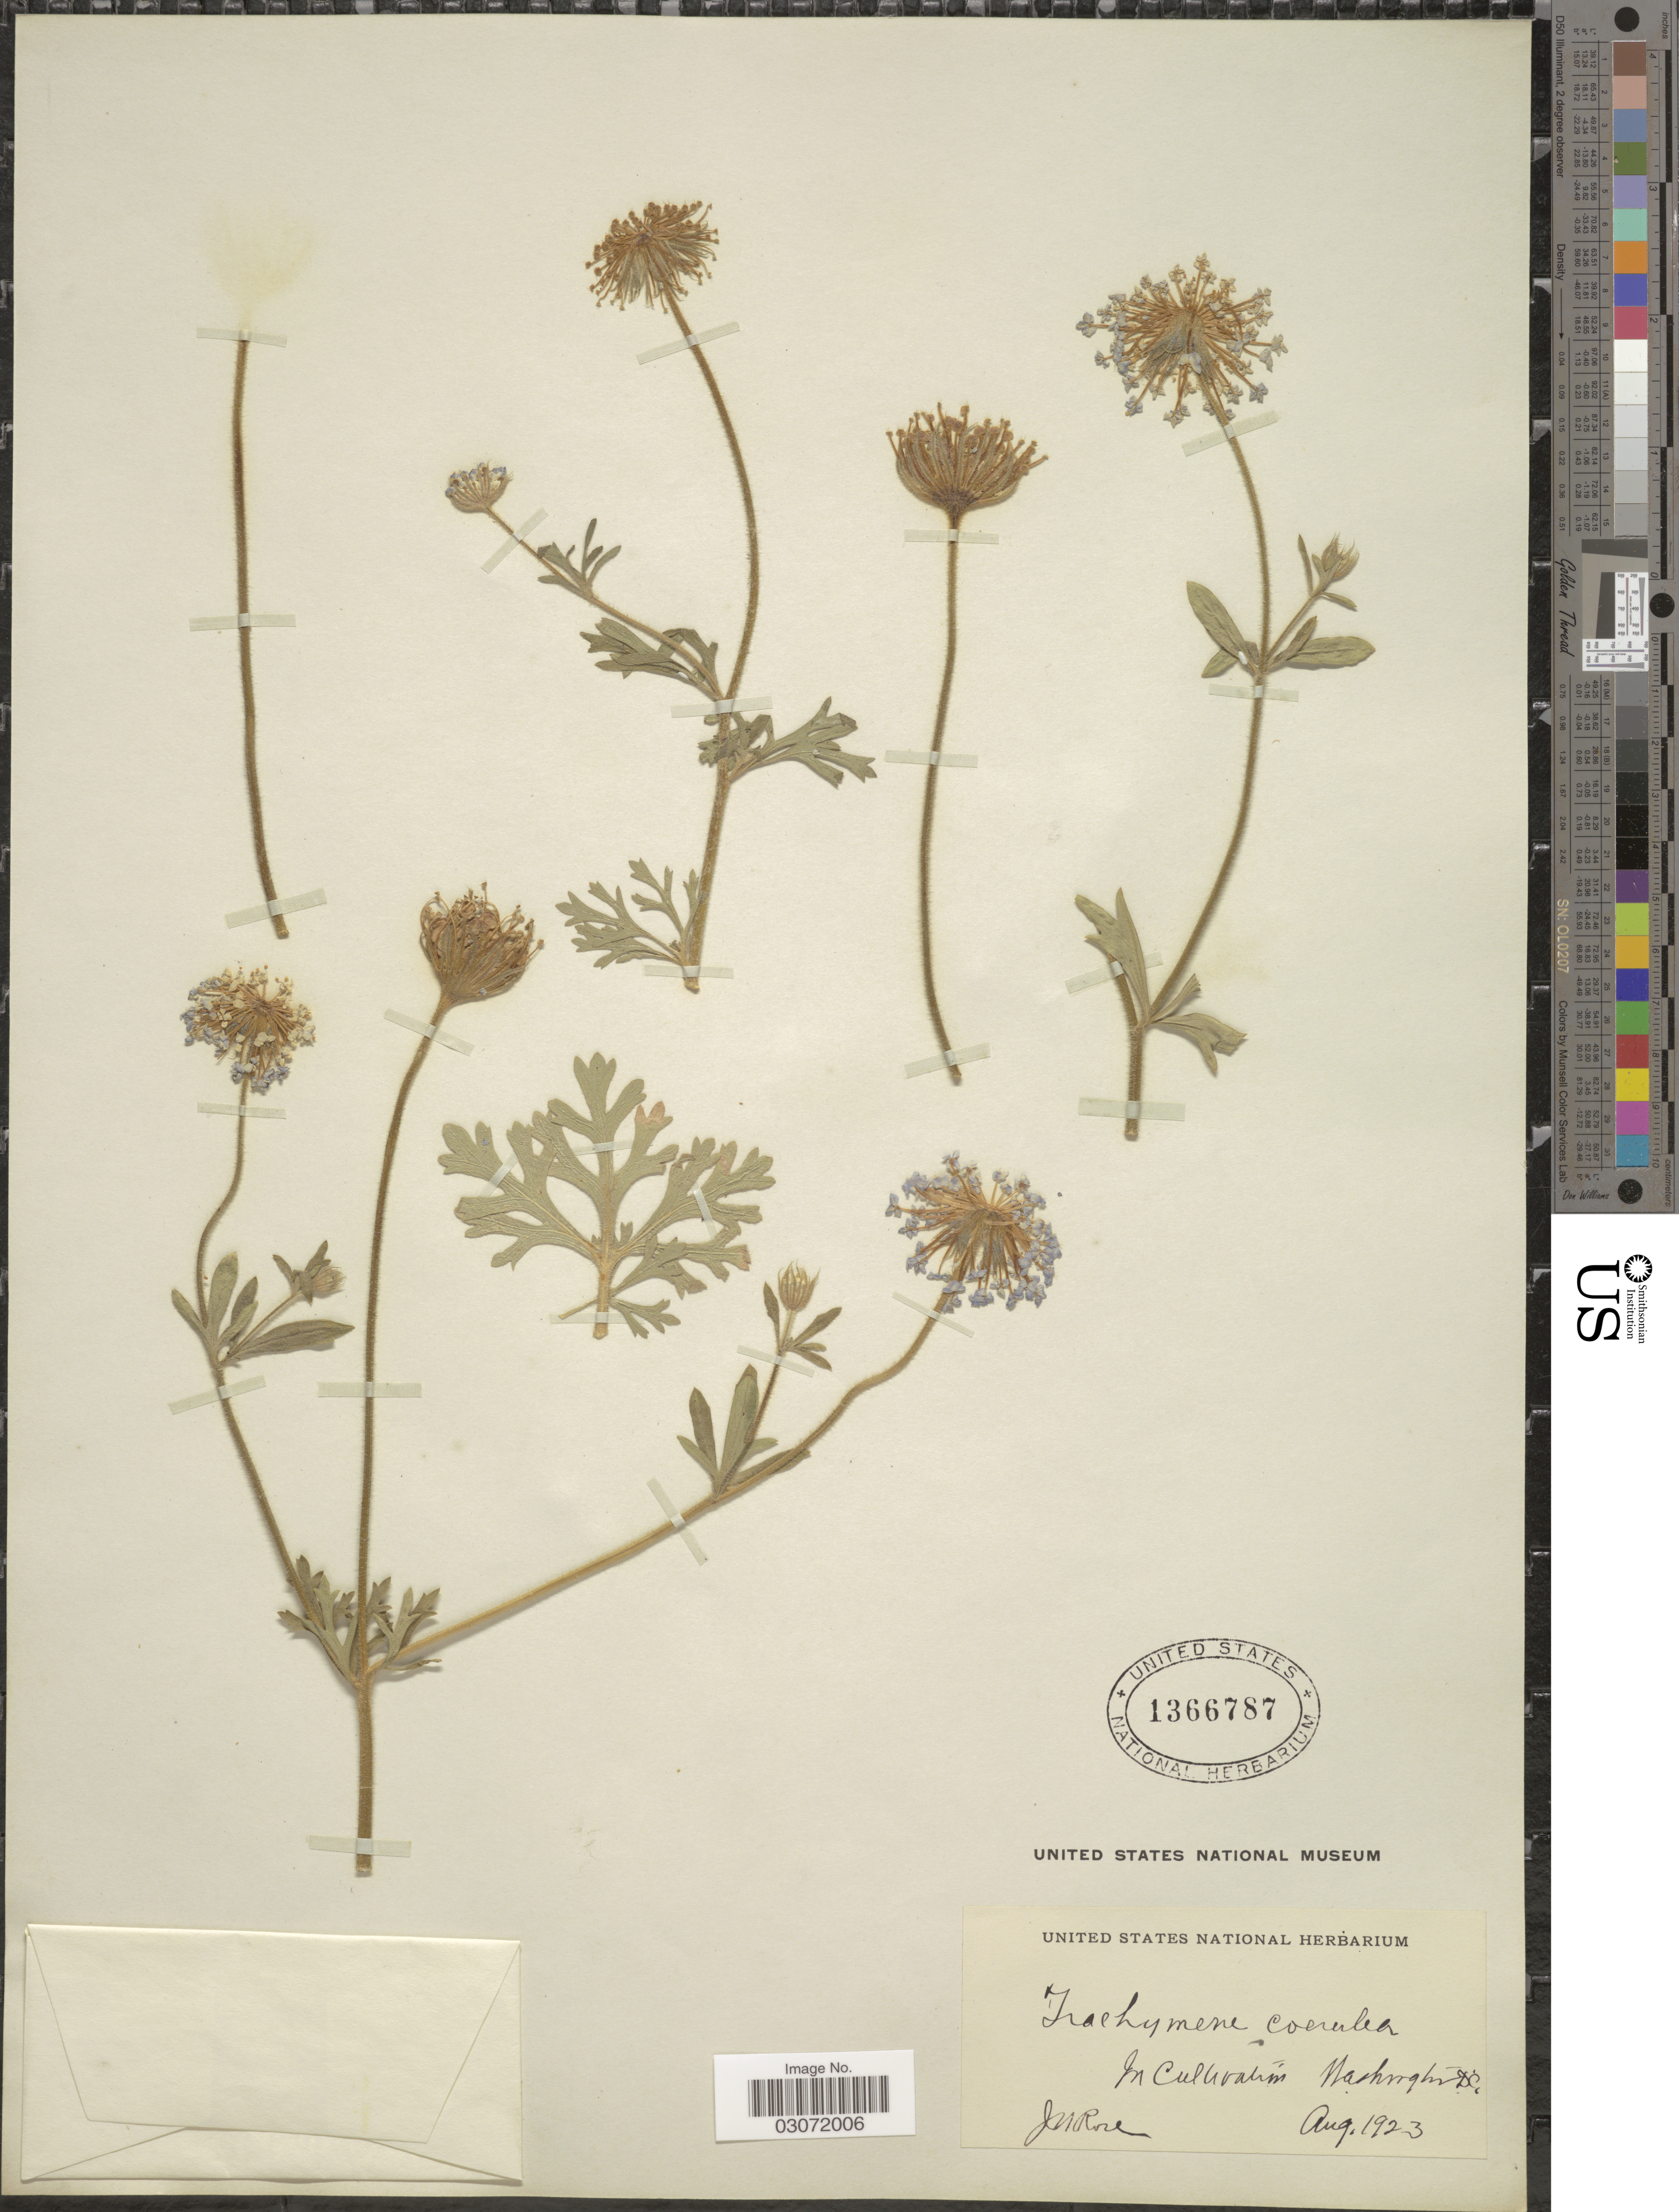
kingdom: Plantae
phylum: Tracheophyta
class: Magnoliopsida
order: Apiales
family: Araliaceae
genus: Trachymene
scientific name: Trachymene coerulea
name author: Graham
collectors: J. N. Rose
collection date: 1923-08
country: United States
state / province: District of Columbia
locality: Washington DC.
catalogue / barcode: US 1366787